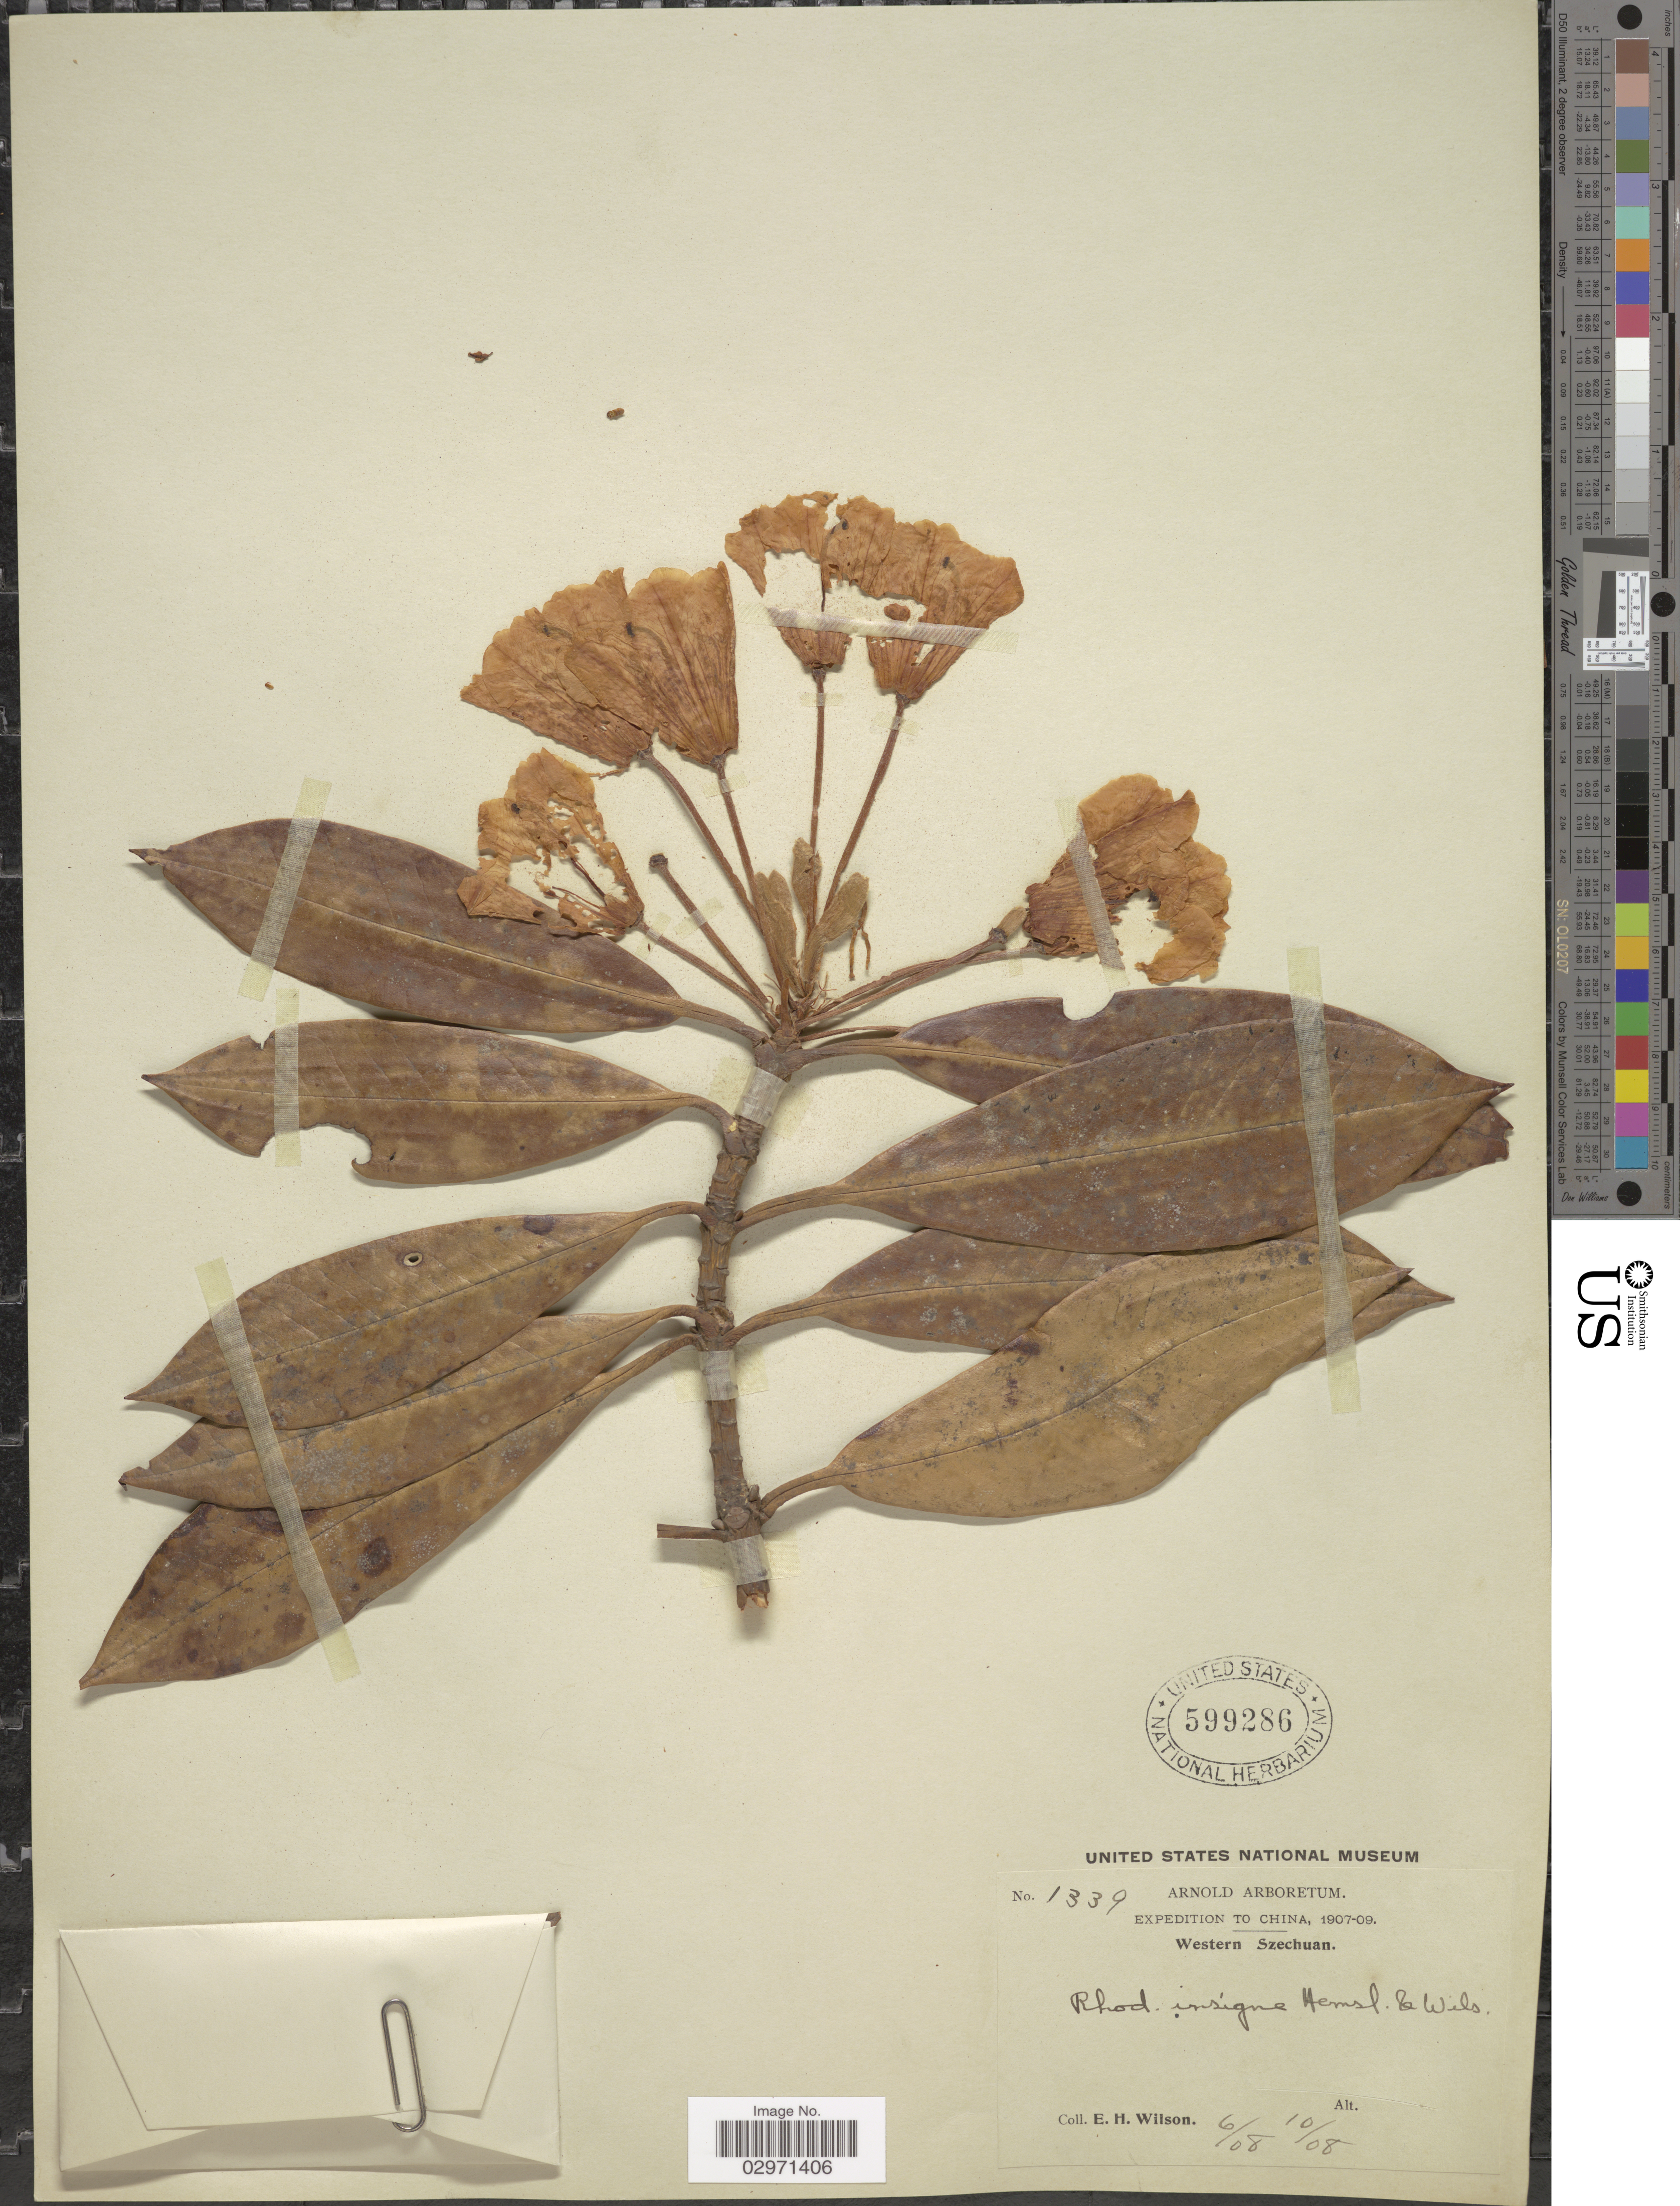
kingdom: Plantae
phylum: Tracheophyta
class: Magnoliopsida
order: Ericales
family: Ericaceae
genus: Rhododendron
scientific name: Rhododendron insigne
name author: Hemsl. & E.H. Wilson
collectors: E. Wilson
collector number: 1339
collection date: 1908-06/1908-10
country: China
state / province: Sichuan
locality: Western Szechuan.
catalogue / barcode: US 599286